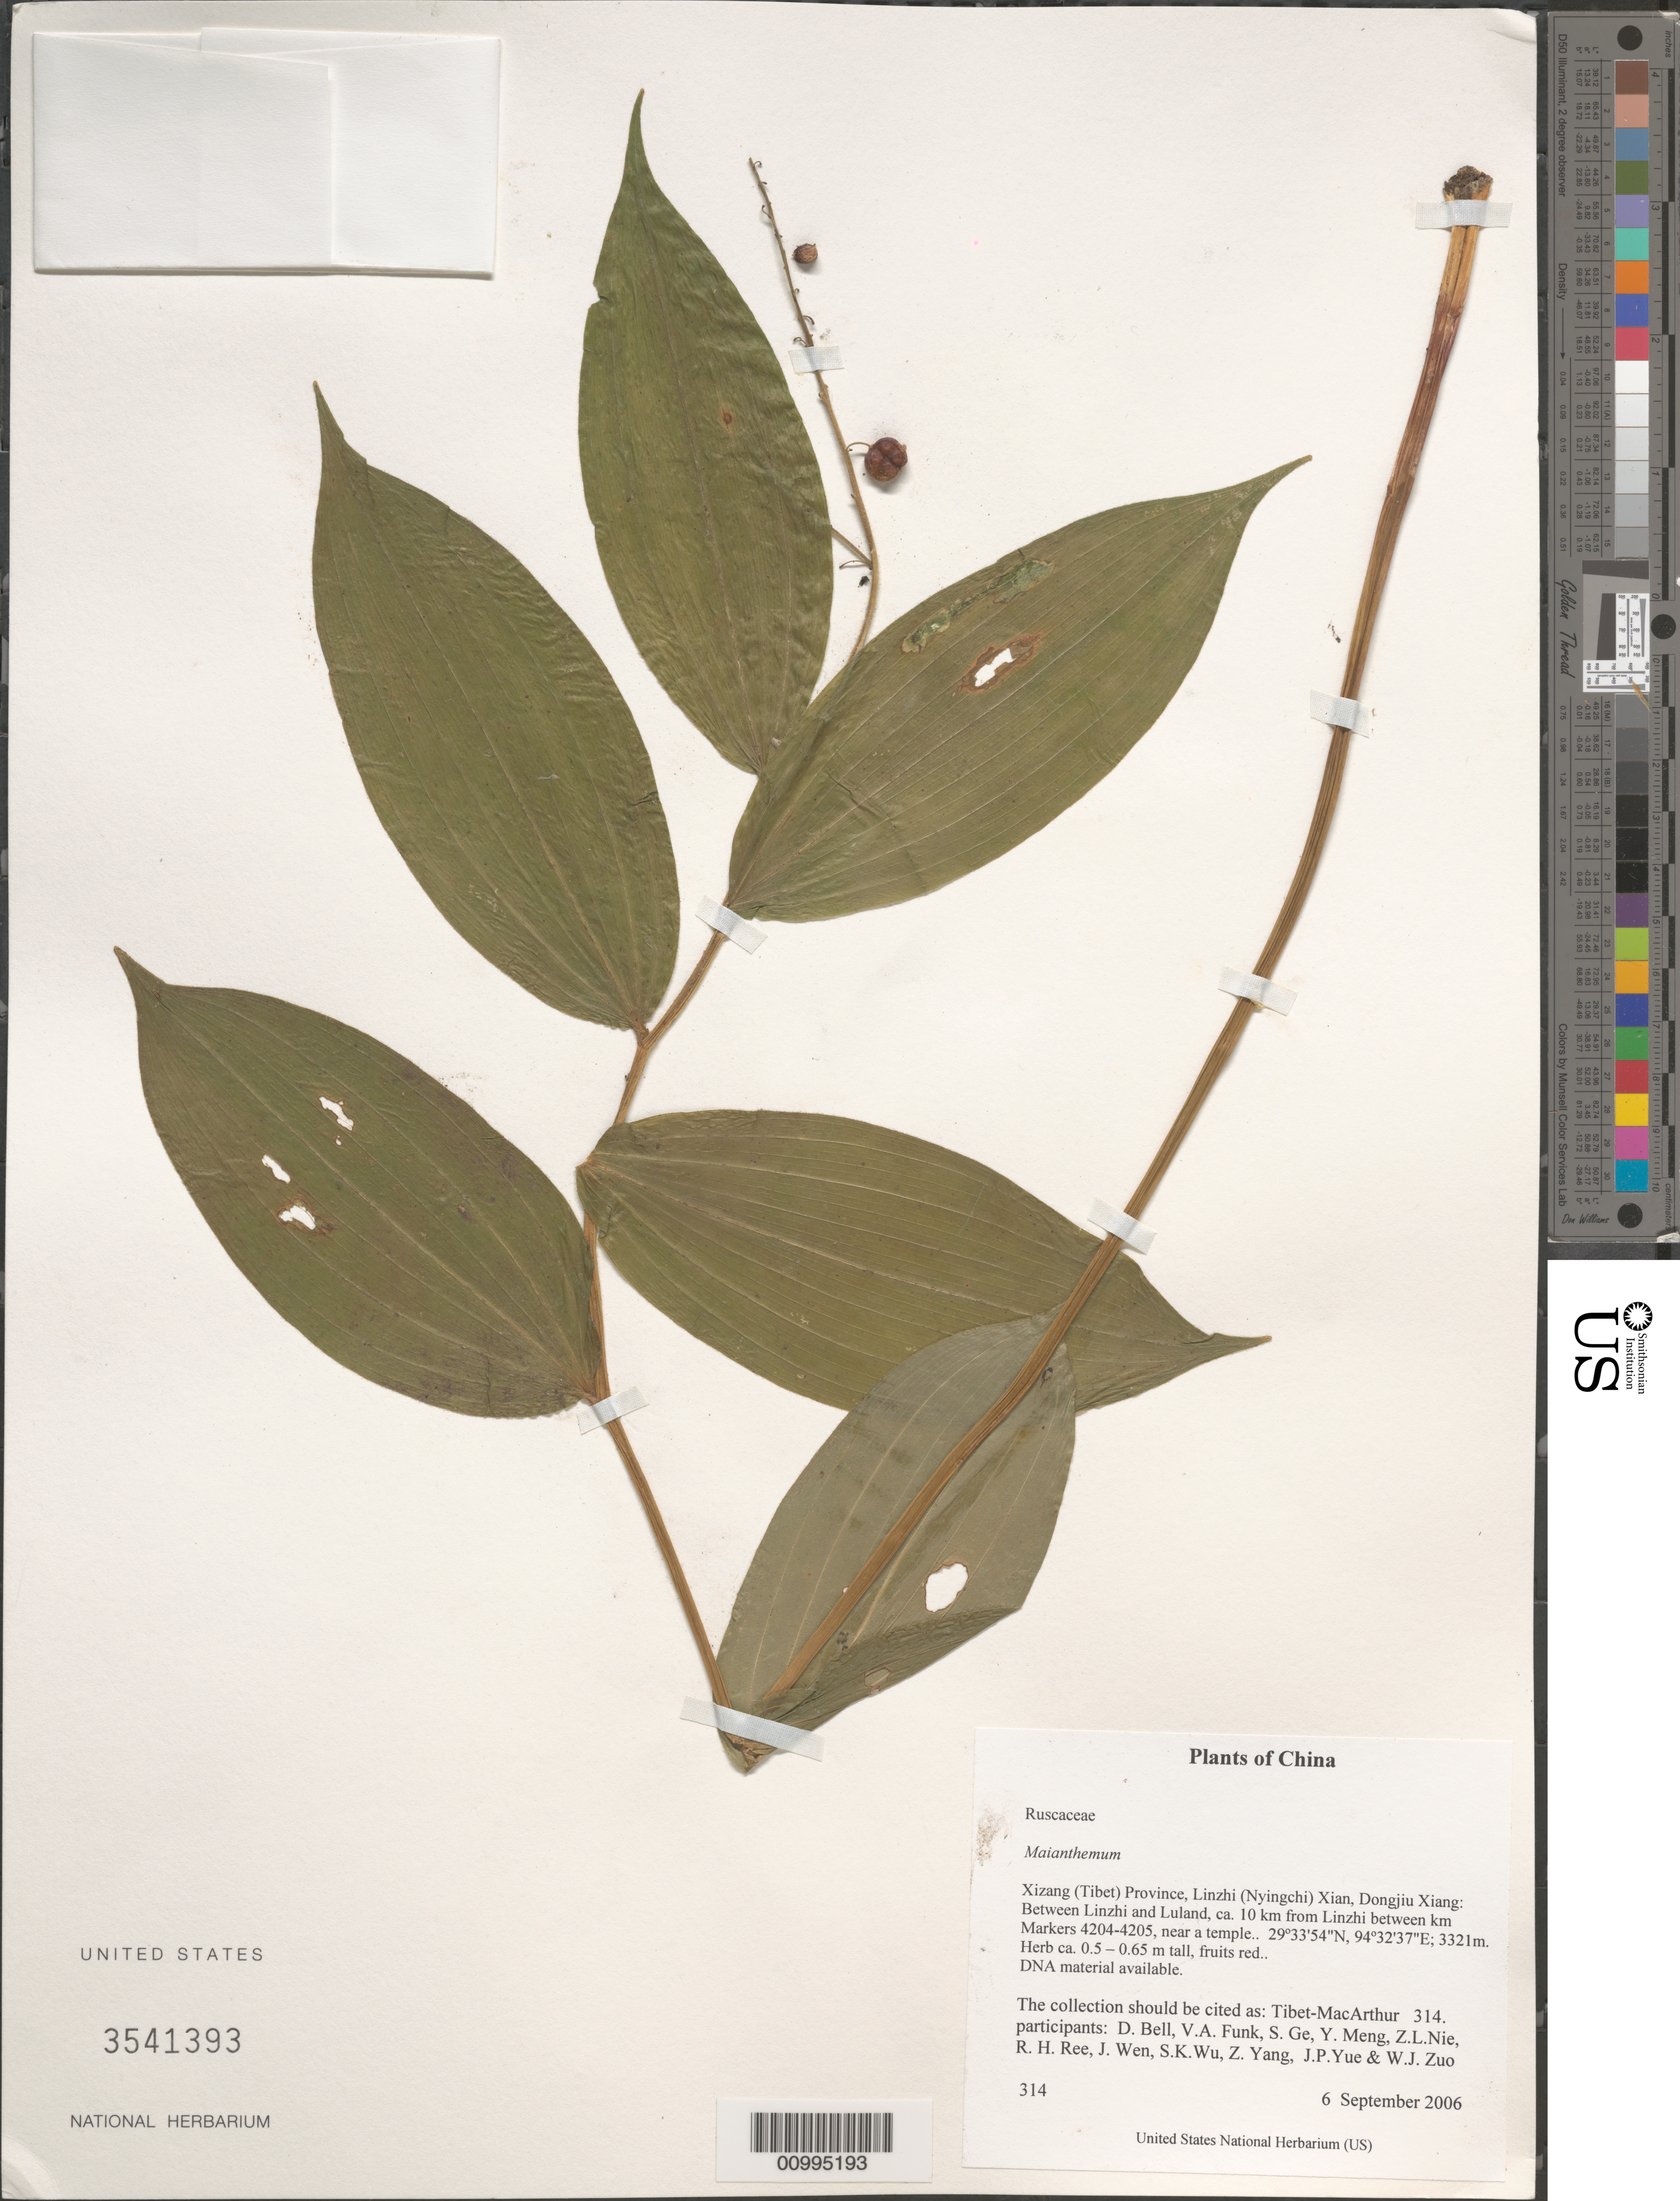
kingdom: Plantae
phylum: Tracheophyta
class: Liliopsida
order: Liliales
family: Liliaceae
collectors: Tibet-MacArthur, D. A. Bell, V. Funk, S. Ge, Y. Meng, Z. Nie, R. Ree, J. Wen, S. K. Wu, Z. Yang, J. Yue & W. Zuo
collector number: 314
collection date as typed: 06 Sep 2006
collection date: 2006-09-06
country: China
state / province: Xizang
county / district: Linzhi (Nyingchi) Xian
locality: Dongjiu Xiang. Between Linzhi and Lulang, ca. 10 km from Linzhi between km markers 4204-4205, near a temple.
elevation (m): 3321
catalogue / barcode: US 3541393